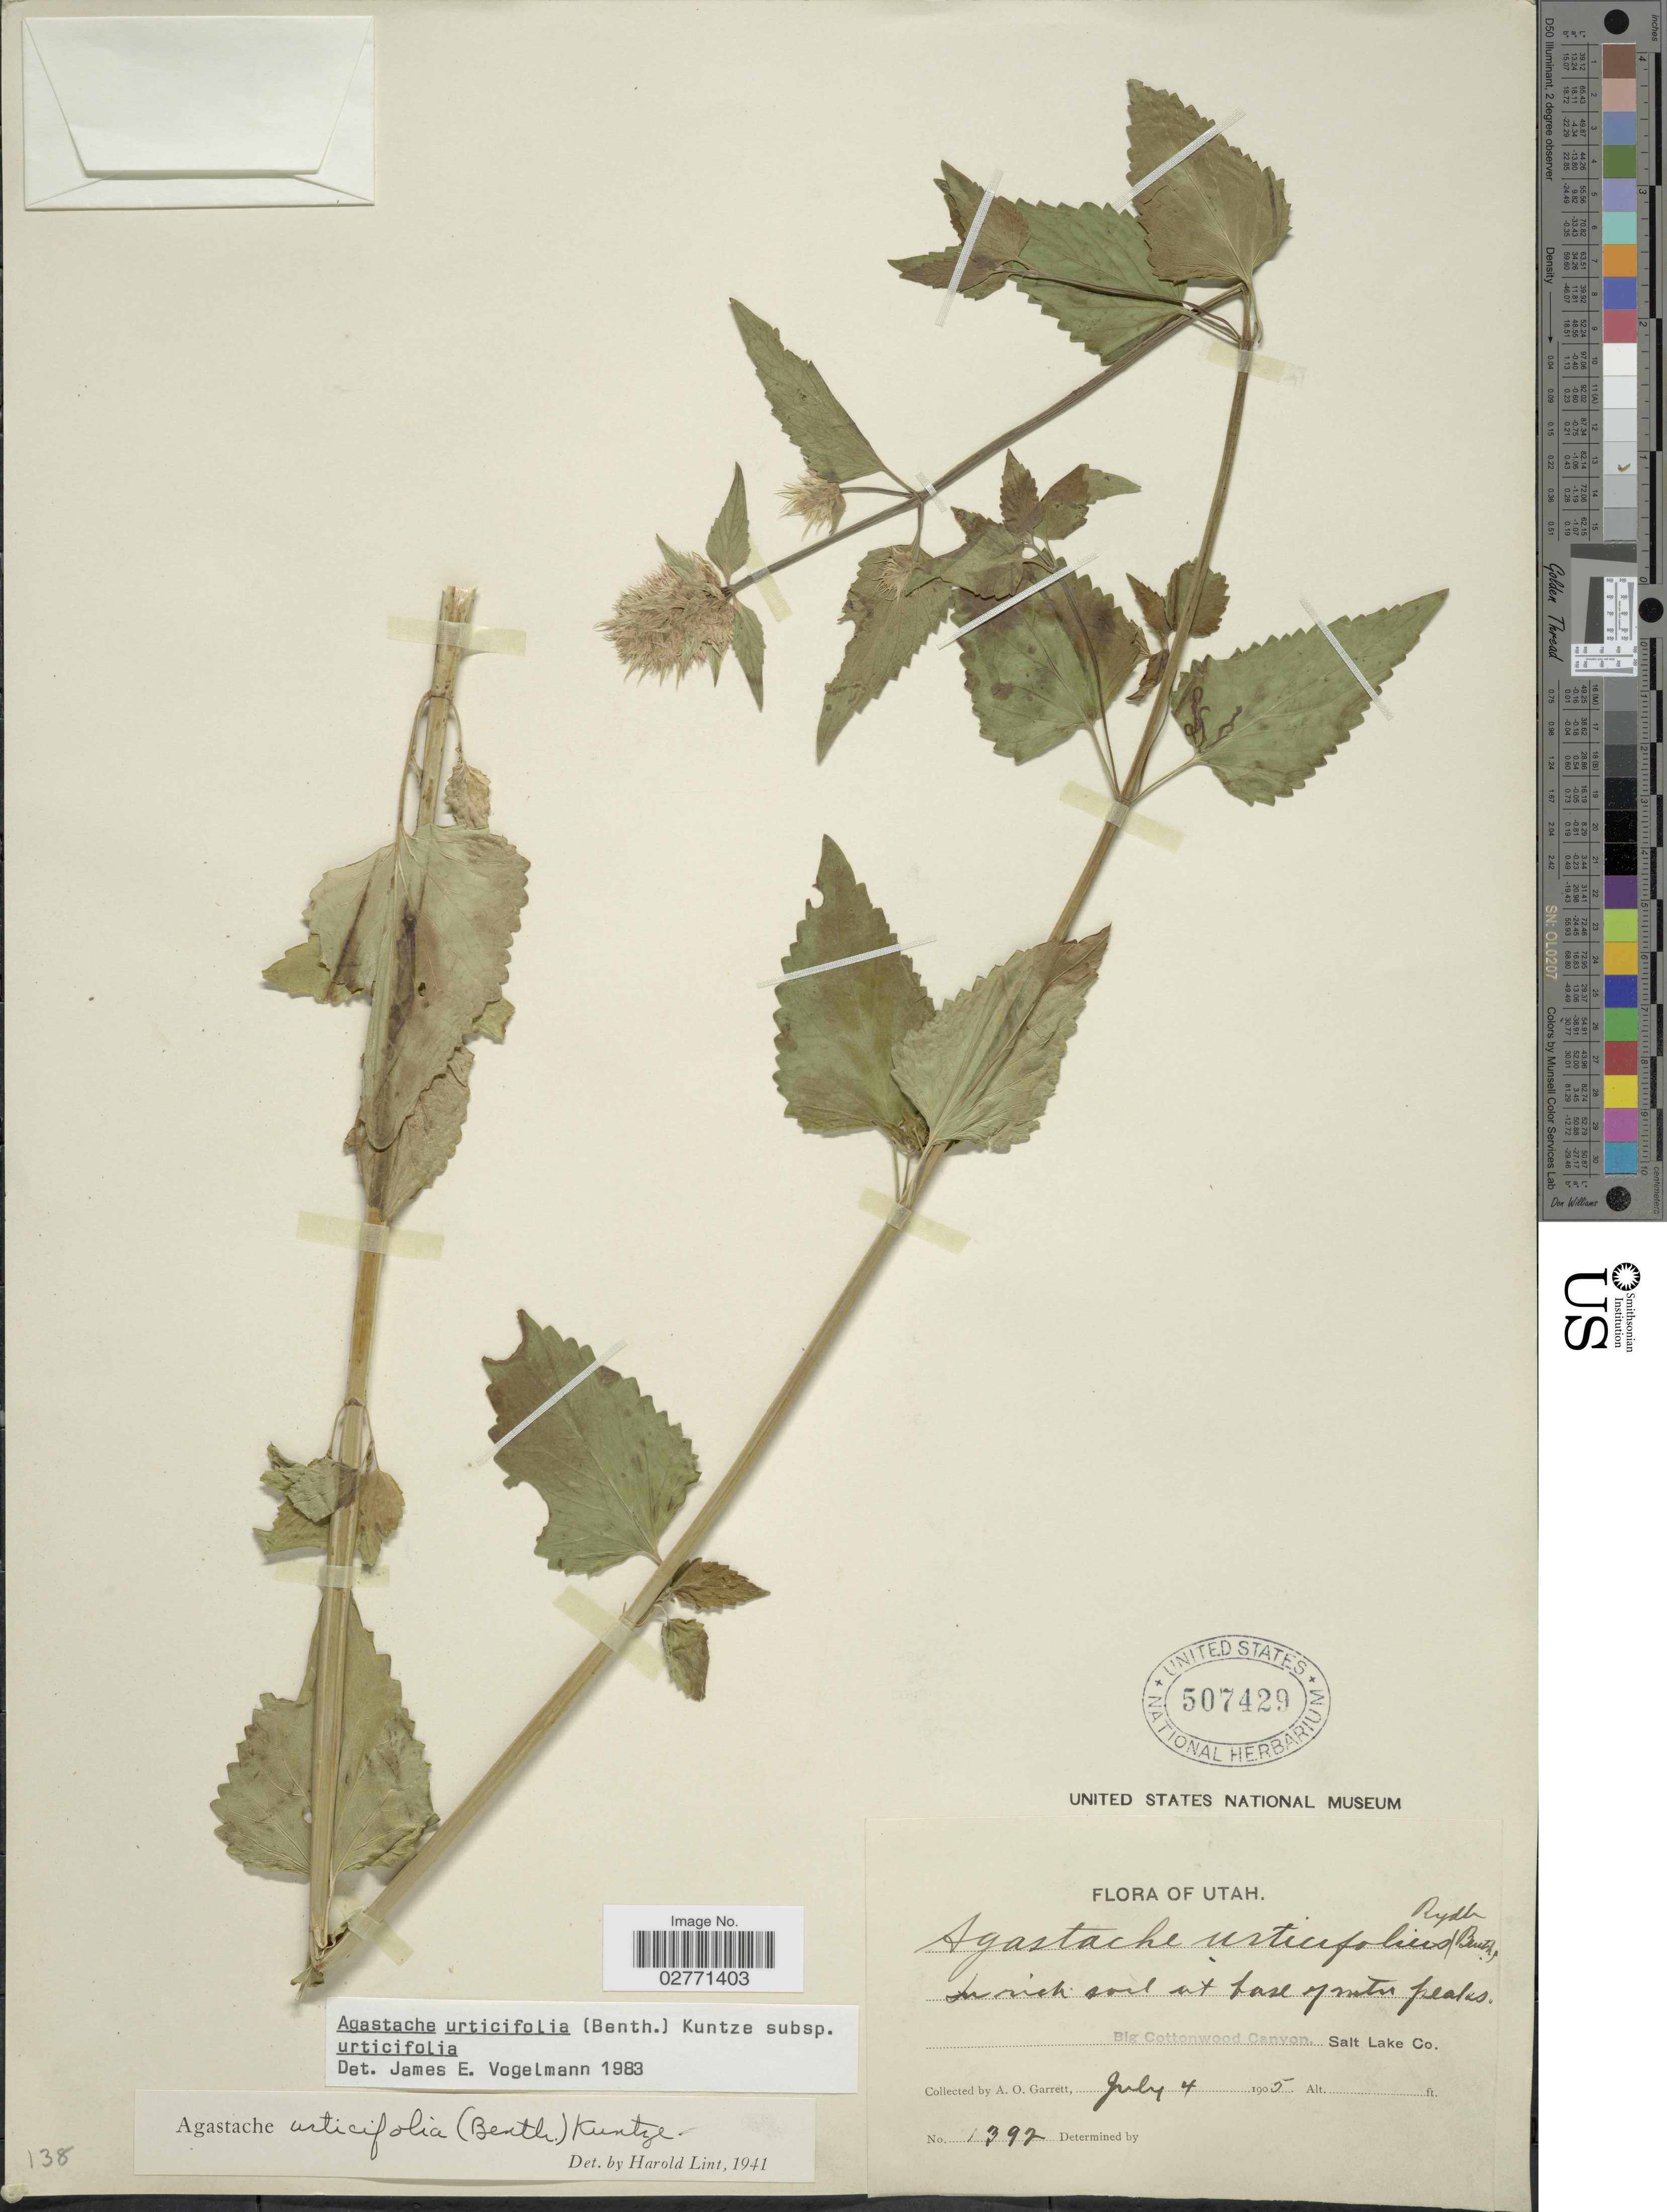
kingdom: Plantae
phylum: Tracheophyta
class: Magnoliopsida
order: Lamiales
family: Lamiaceae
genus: Agastache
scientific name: Agastache urticifolia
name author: (Benth.) Kuntze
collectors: A. O. Garrett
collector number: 1392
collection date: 1905-07-04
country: United States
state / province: Utah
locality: In rich soil at base of mtn peaks. Big Cottonwood Canyon, Salt Lake Co.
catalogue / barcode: US 507429